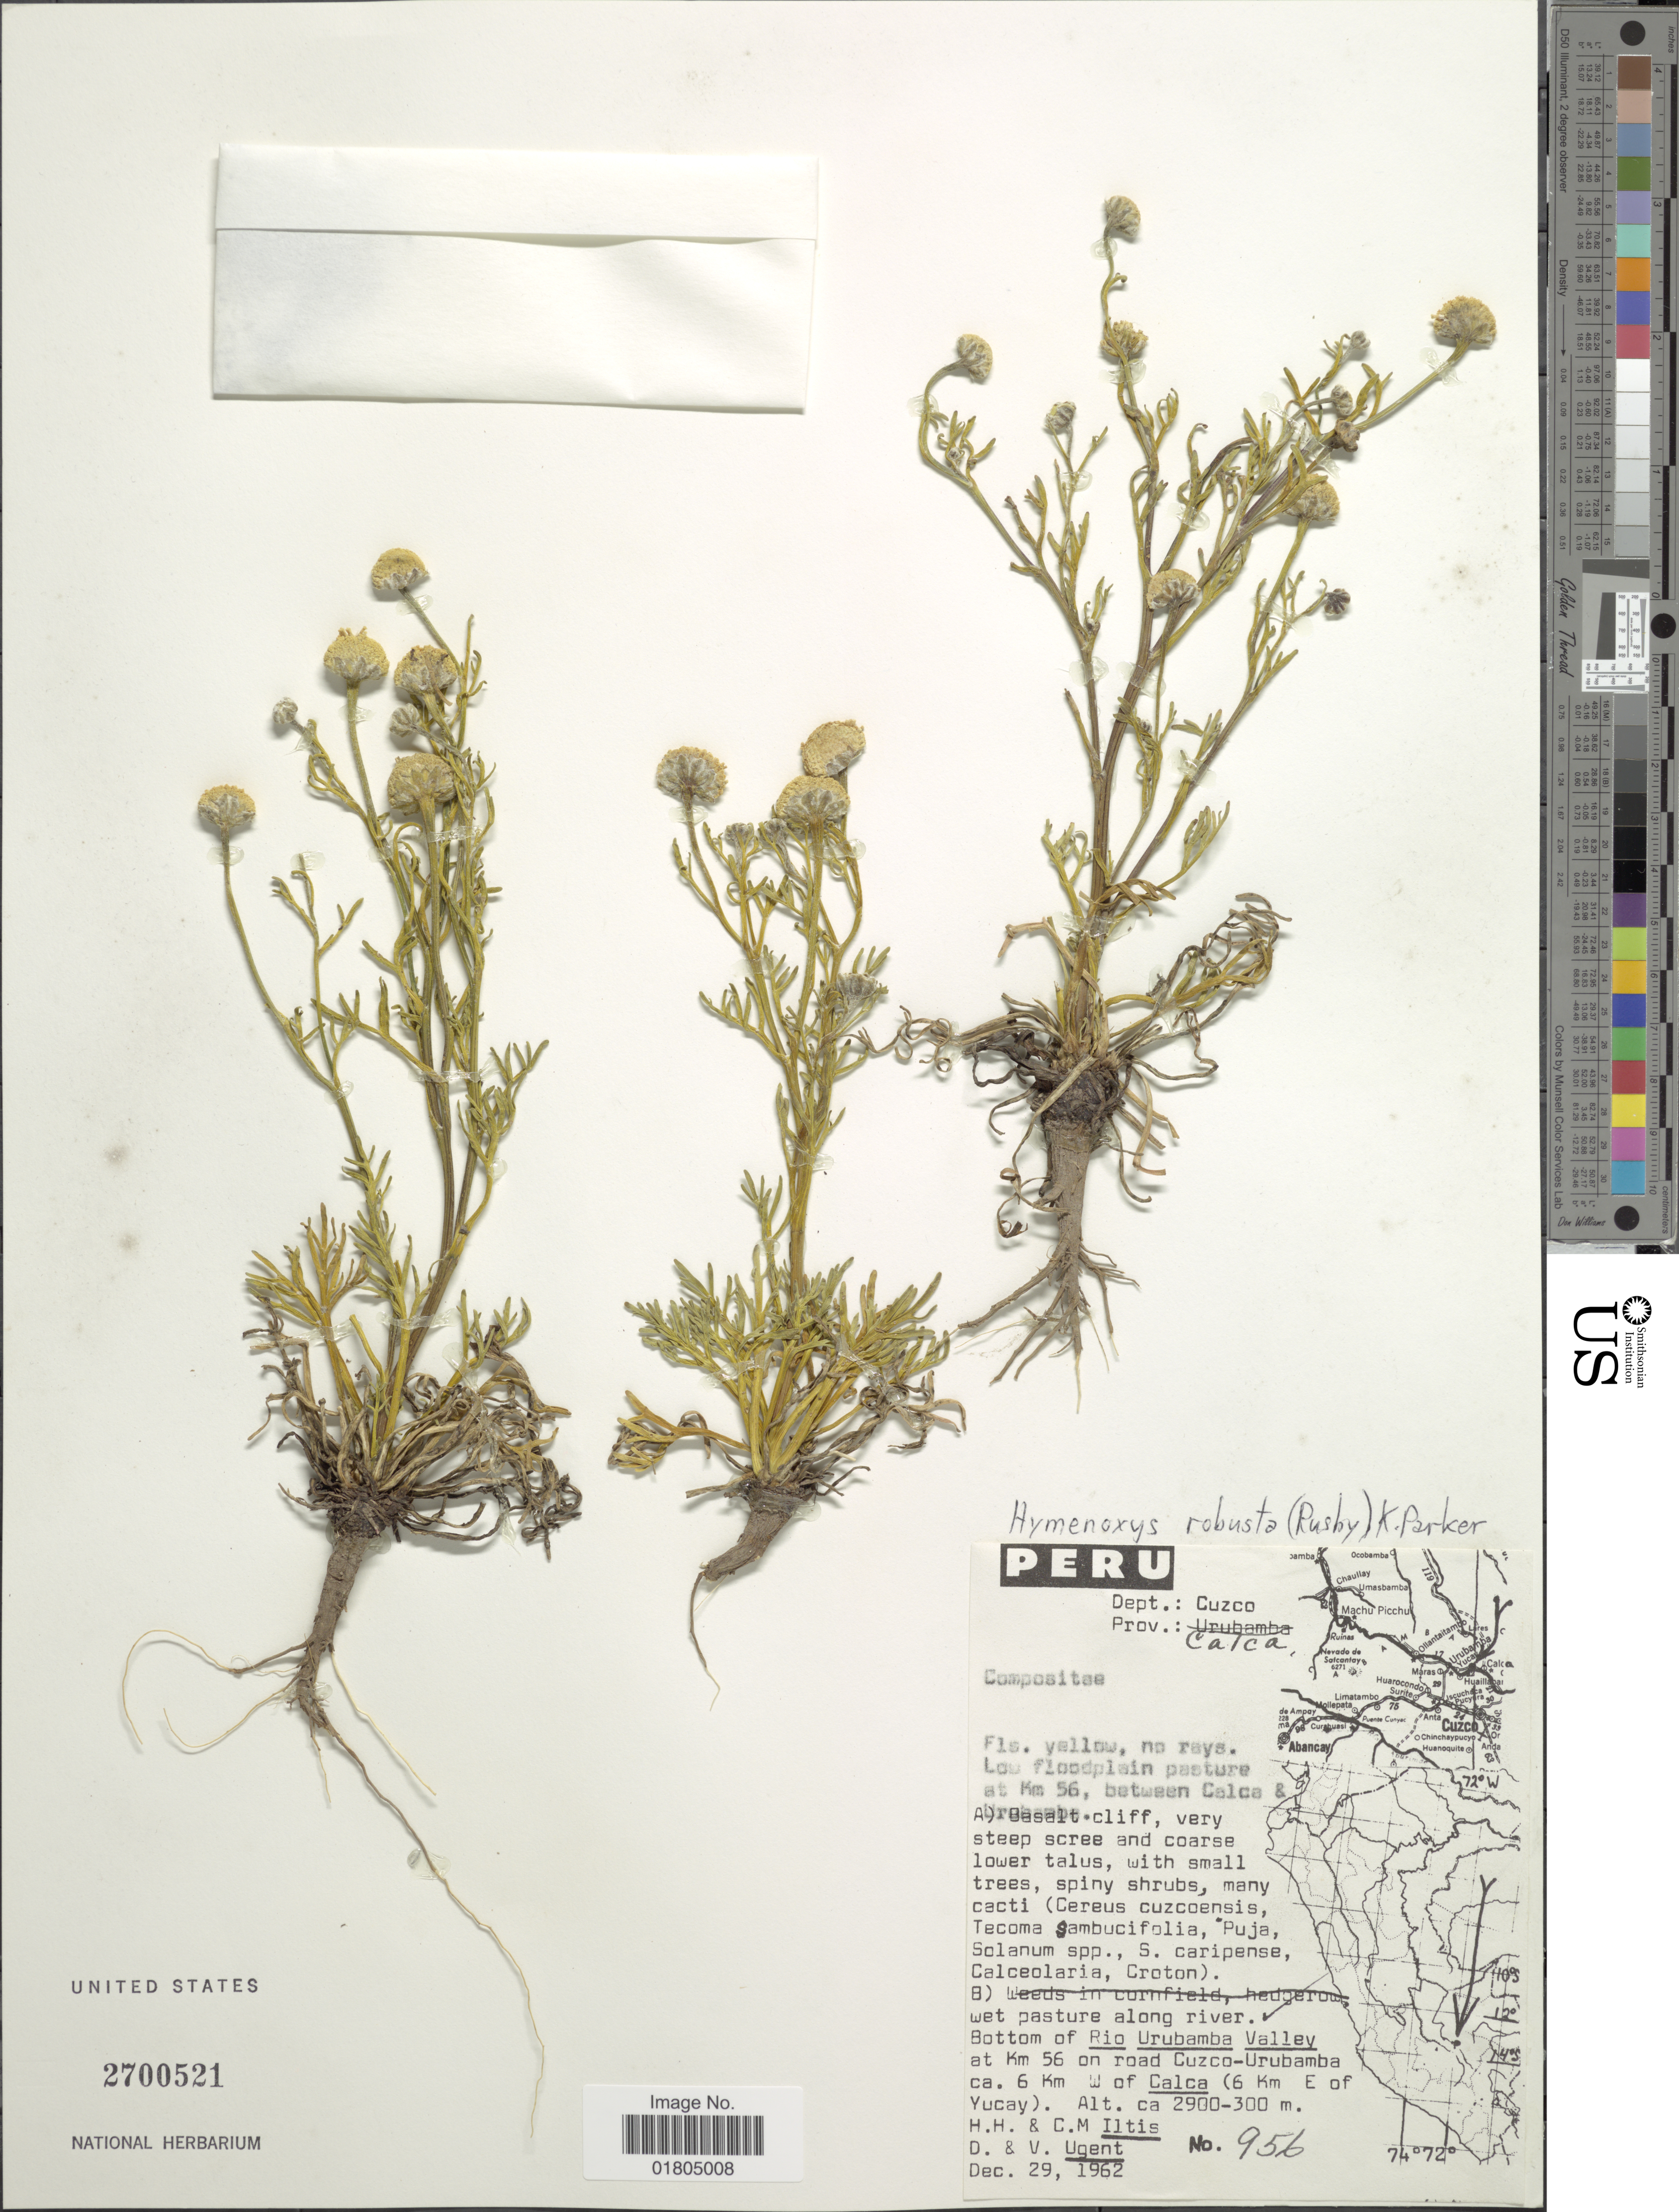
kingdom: Plantae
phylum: Tracheophyta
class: Magnoliopsida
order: Asterales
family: Asteraceae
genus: Hymenoxys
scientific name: Hymenoxys robusta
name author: (Rusby) K.F. Parker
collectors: H. H. Iltis, C. M Iltis, D. Ugent & V. Ugent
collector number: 956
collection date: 1962-12-29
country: Peru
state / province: Cusco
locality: Dept.: Cuzco, Prov.: Calca, Bottom of Rio Urubamba Valley at Km 56 on road Cuzco-Urubamba 6 km W of Calca (6 km E of Yucay)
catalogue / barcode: US 2700521